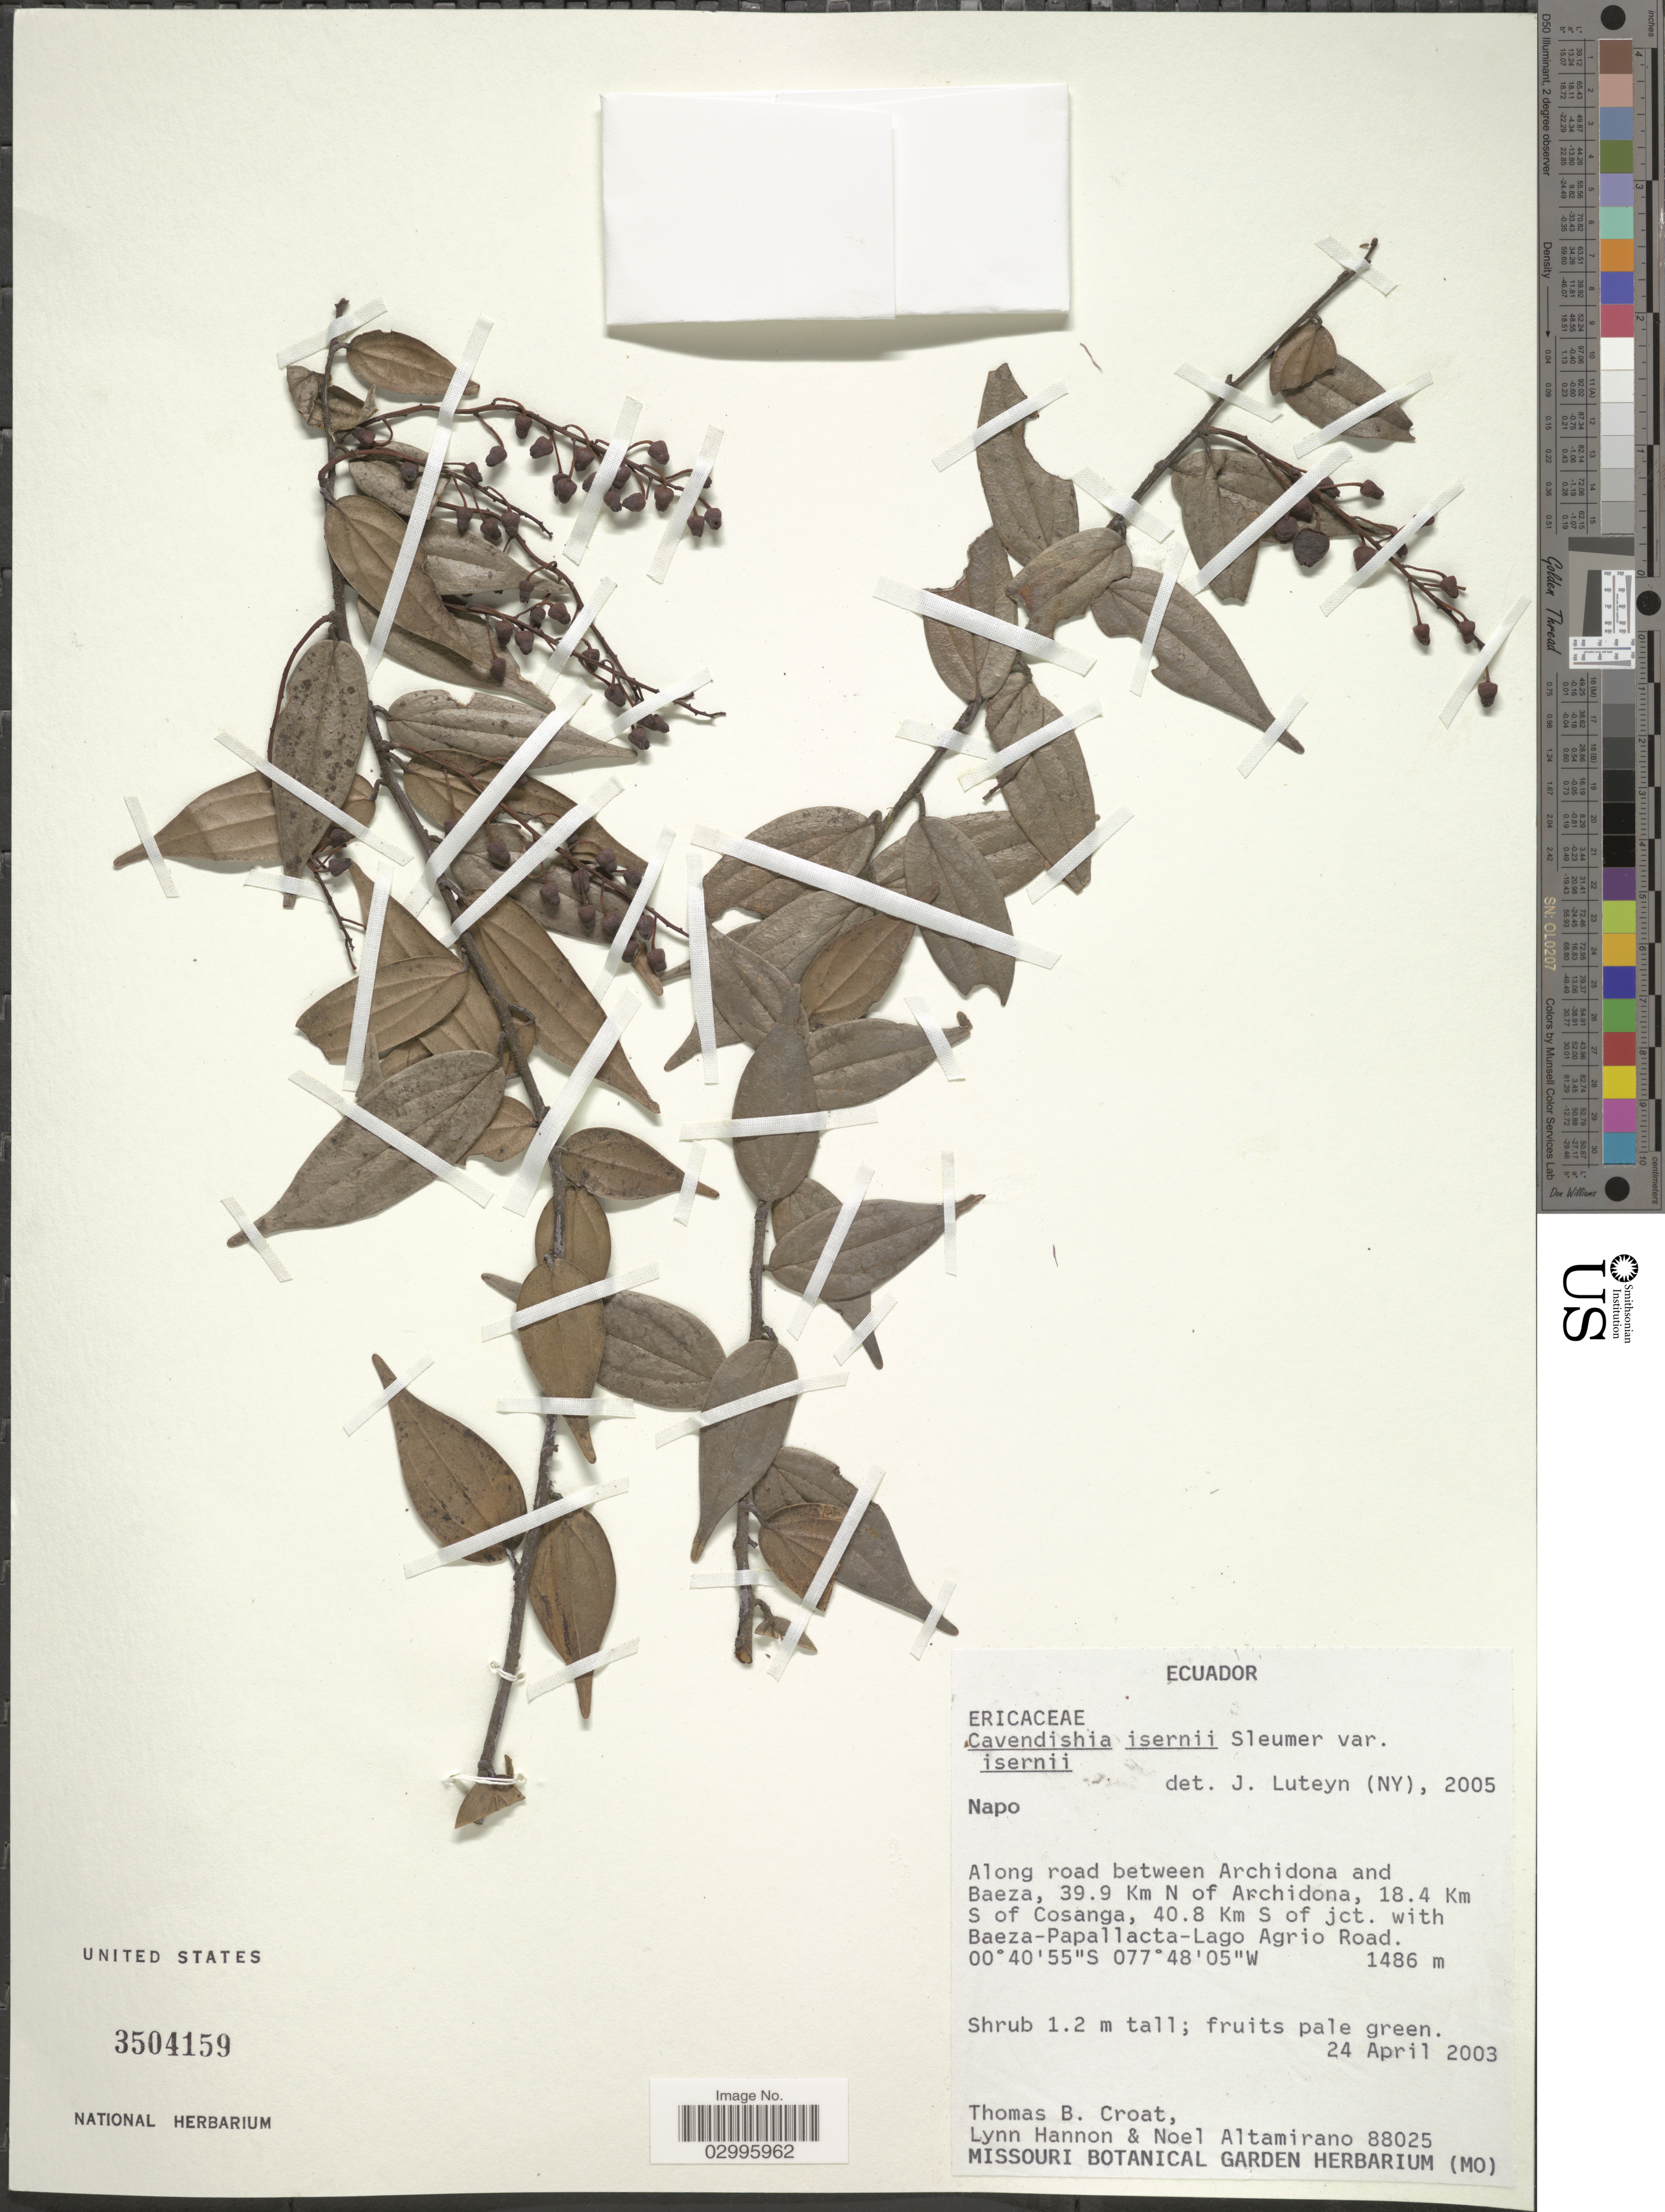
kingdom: Plantae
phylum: Tracheophyta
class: Magnoliopsida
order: Ericales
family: Ericaceae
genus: Cavendishia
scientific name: Cavendishia isernii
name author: Sleumer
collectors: T. B. Croat, L. Hannon & N. Altamirano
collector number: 88025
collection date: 2003-04-24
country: Ecuador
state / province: Napo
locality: Along road between Archidona and Baeza, 39.9 Km N of Archidona, 18.4 Km S of Cosanga, 40.8 Km S of jct. with Baeza-Papallacta-Lago Agrio Road.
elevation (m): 1486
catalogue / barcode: US 3504159